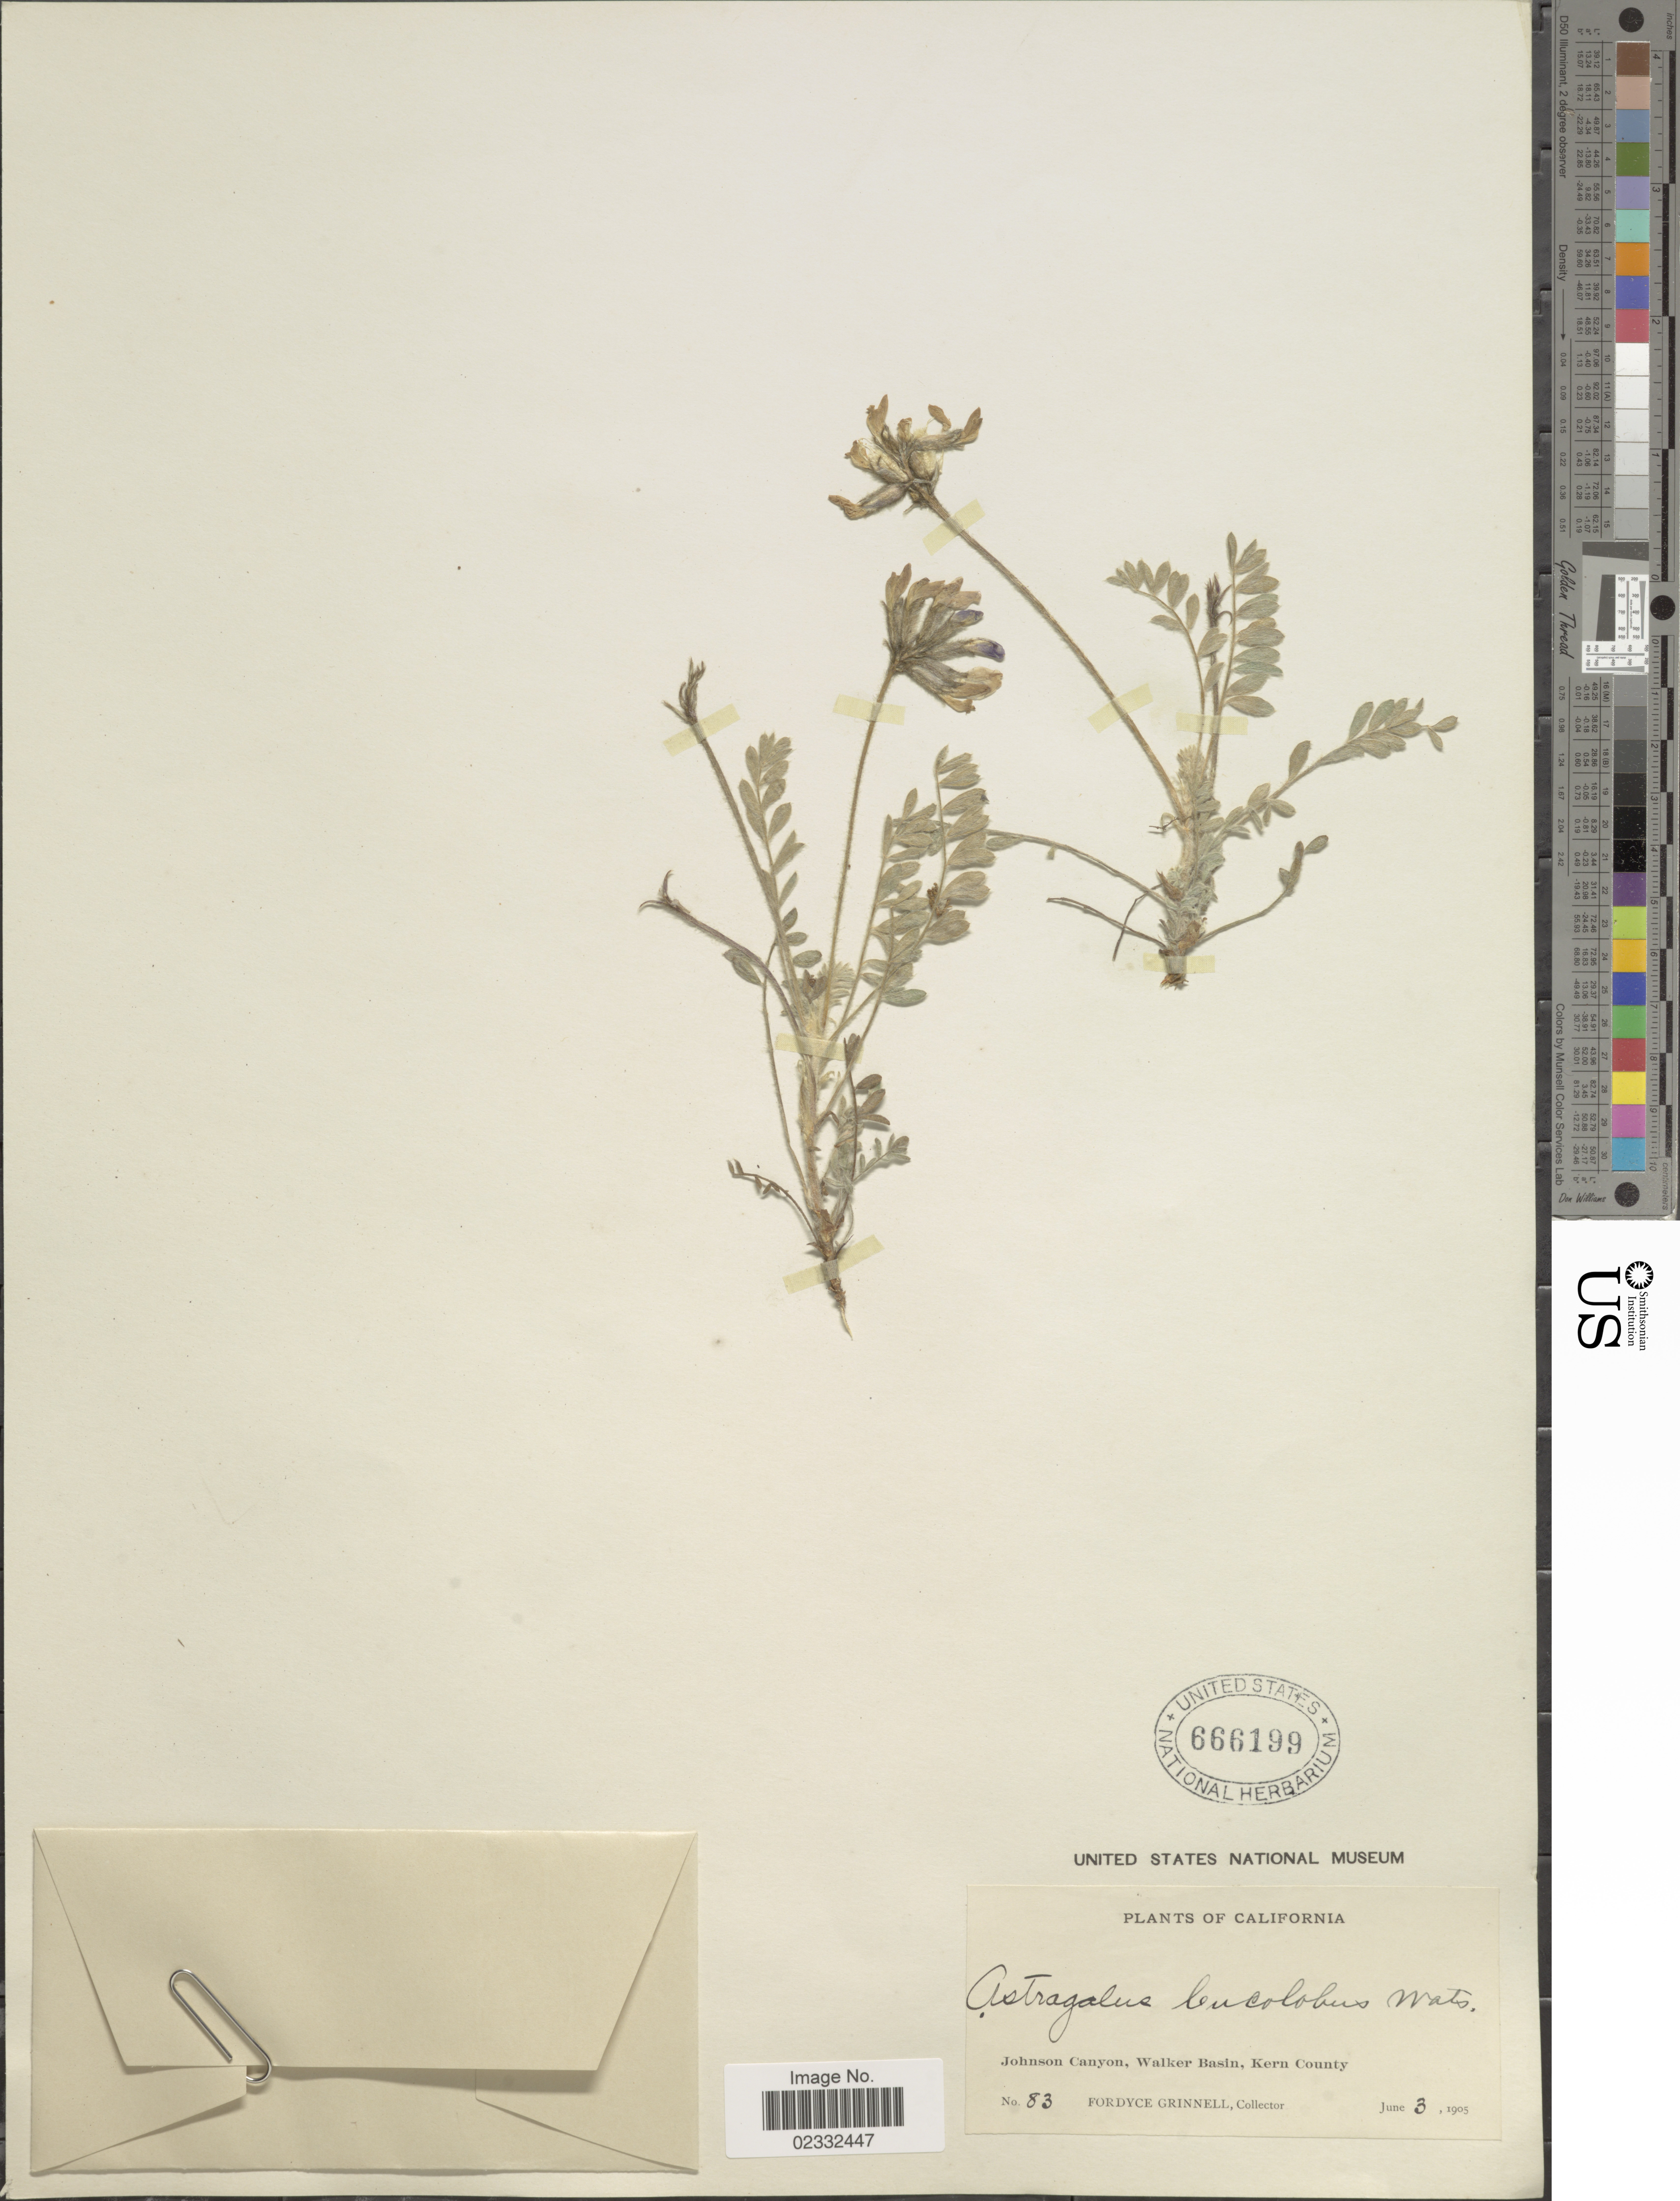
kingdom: Plantae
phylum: Tracheophyta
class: Magnoliopsida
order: Fabales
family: Fabaceae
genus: Astragalus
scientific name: Astragalus leucolobus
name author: S. Watson ex M.E. Jones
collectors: F. Grinnell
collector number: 83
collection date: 1905-06-03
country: United States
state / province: California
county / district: Kern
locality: California, Johnson Canyon, Walker Basin, Kern County.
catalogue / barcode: US 666199